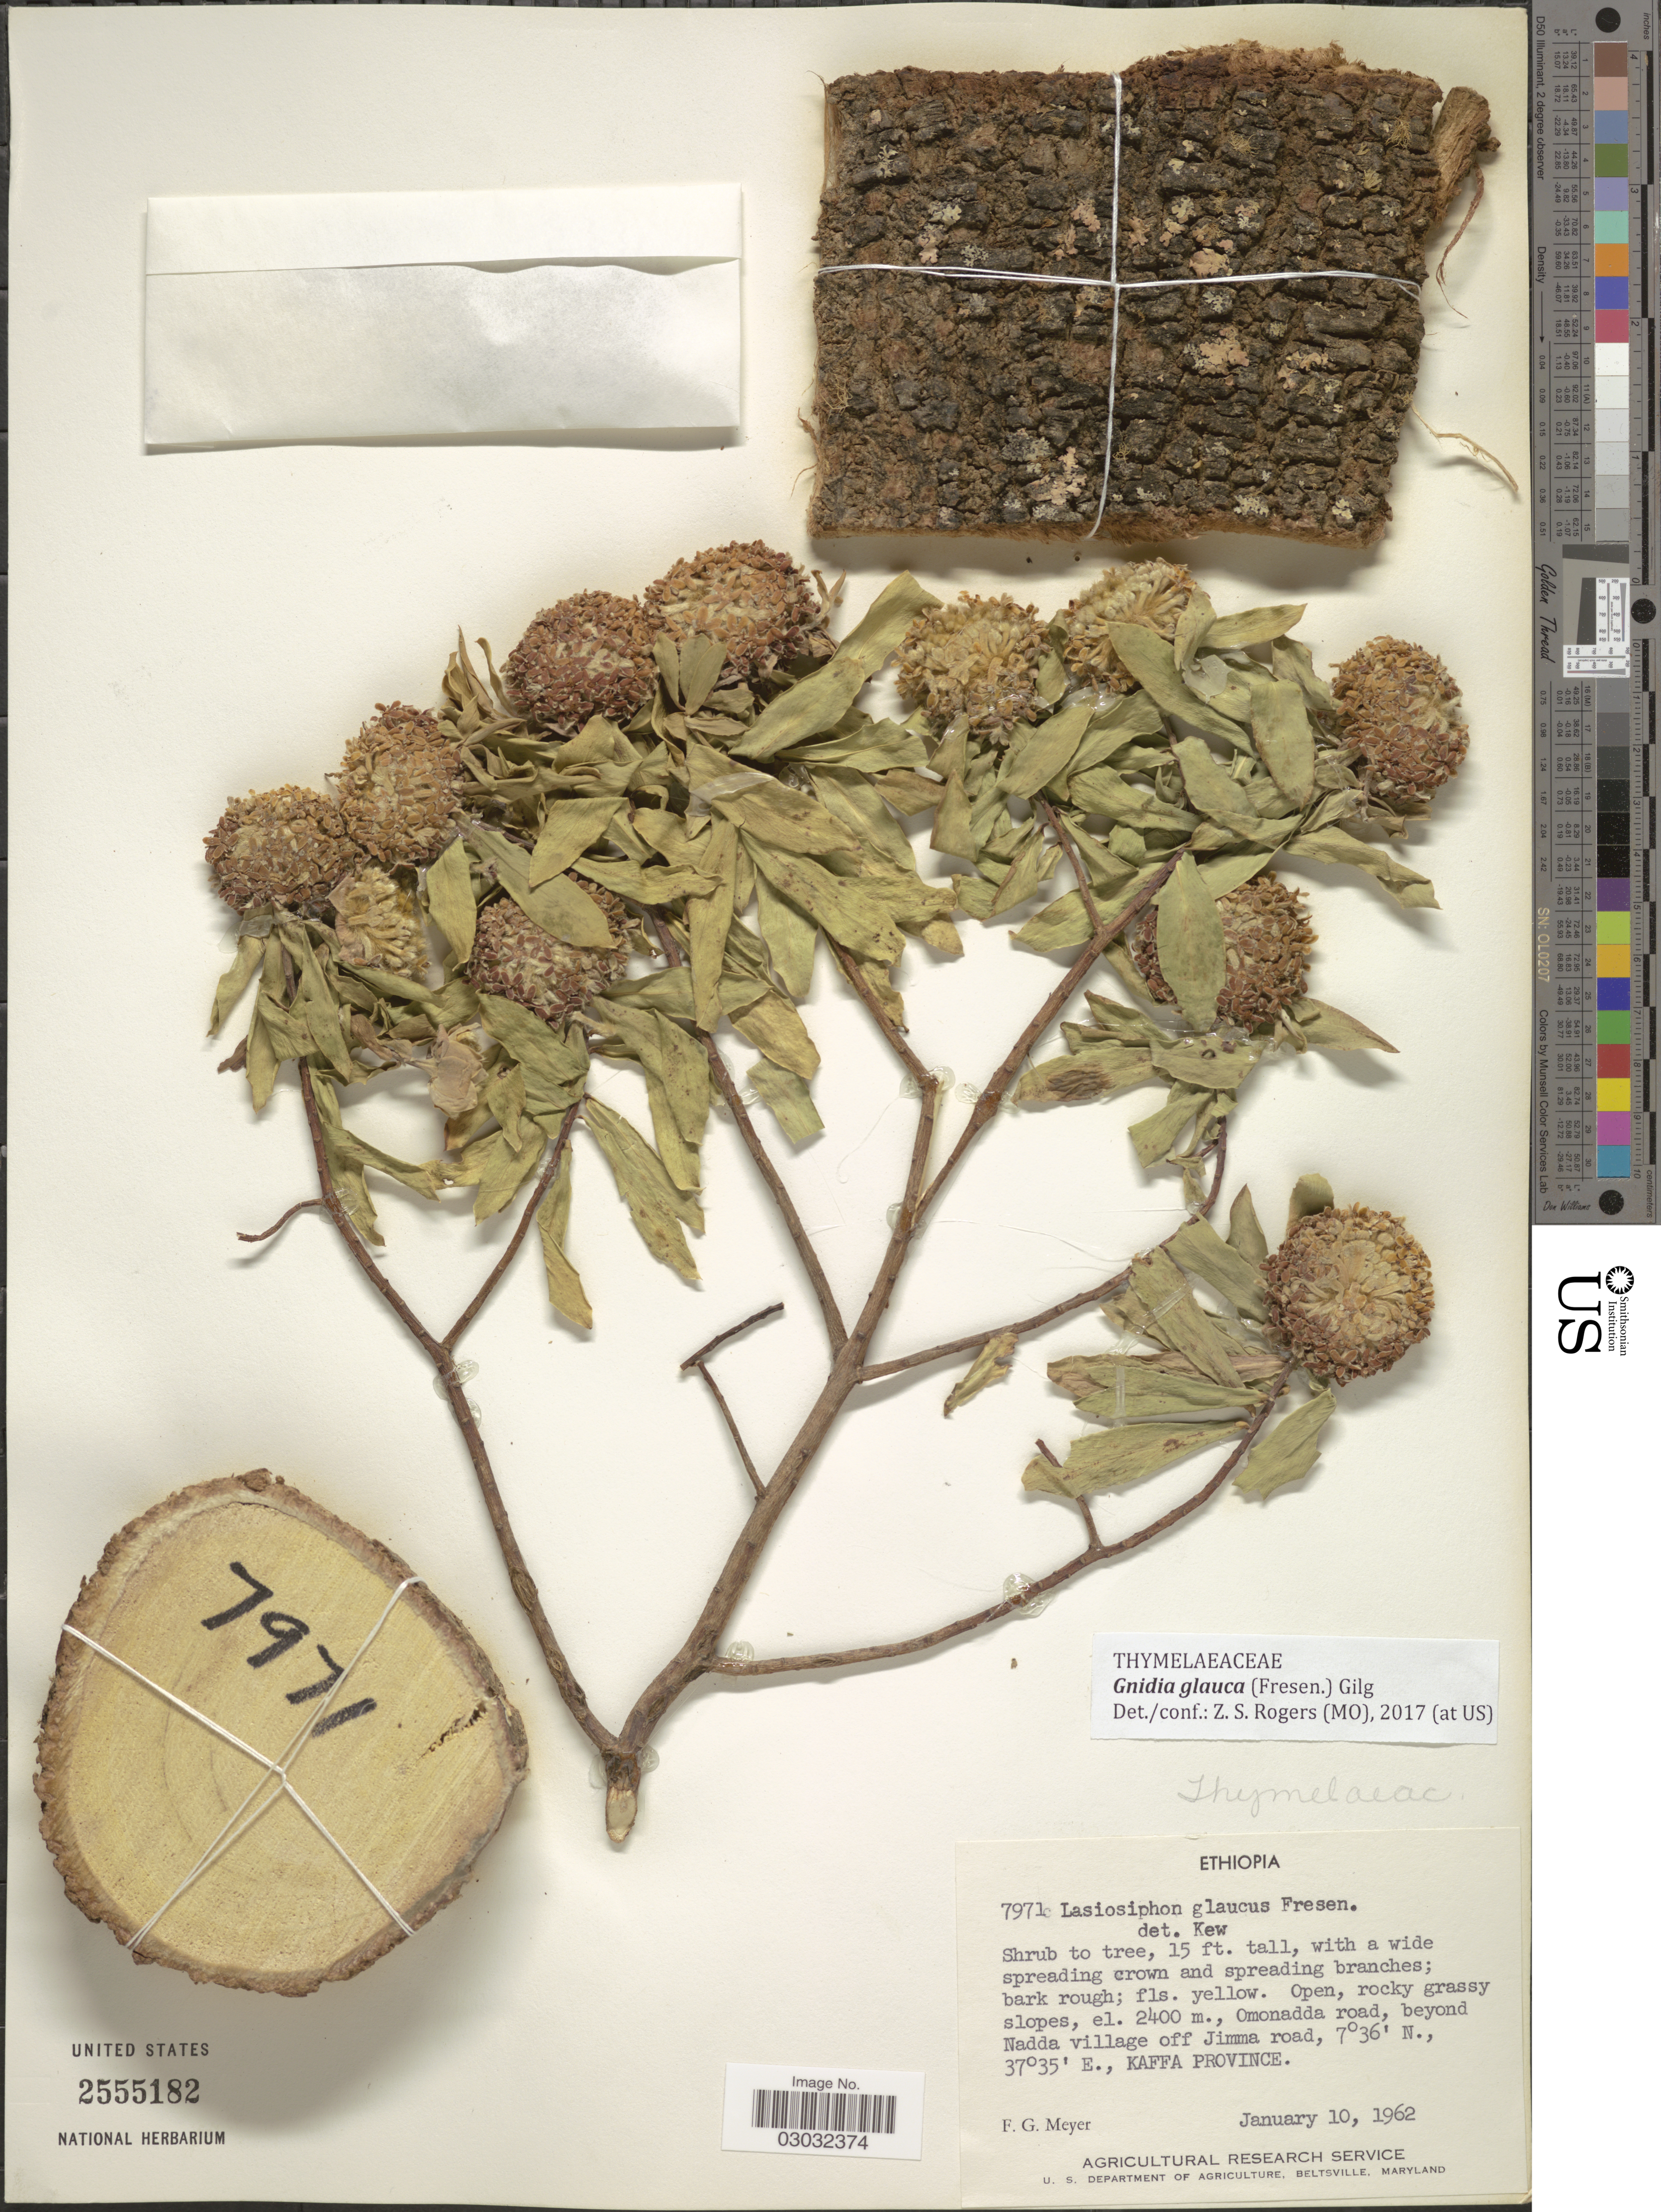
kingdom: Plantae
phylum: Tracheophyta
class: Magnoliopsida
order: Malvales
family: Thymelaeaceae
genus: Lasiosiphon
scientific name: Lasiosiphon glaucus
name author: Fresen.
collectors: F. G. Meyer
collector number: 7971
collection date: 1962-01-10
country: Ethiopia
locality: Omonadda road, beyond Nadda village off Jimma road, Kaffa Province.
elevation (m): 2400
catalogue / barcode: US 2555182